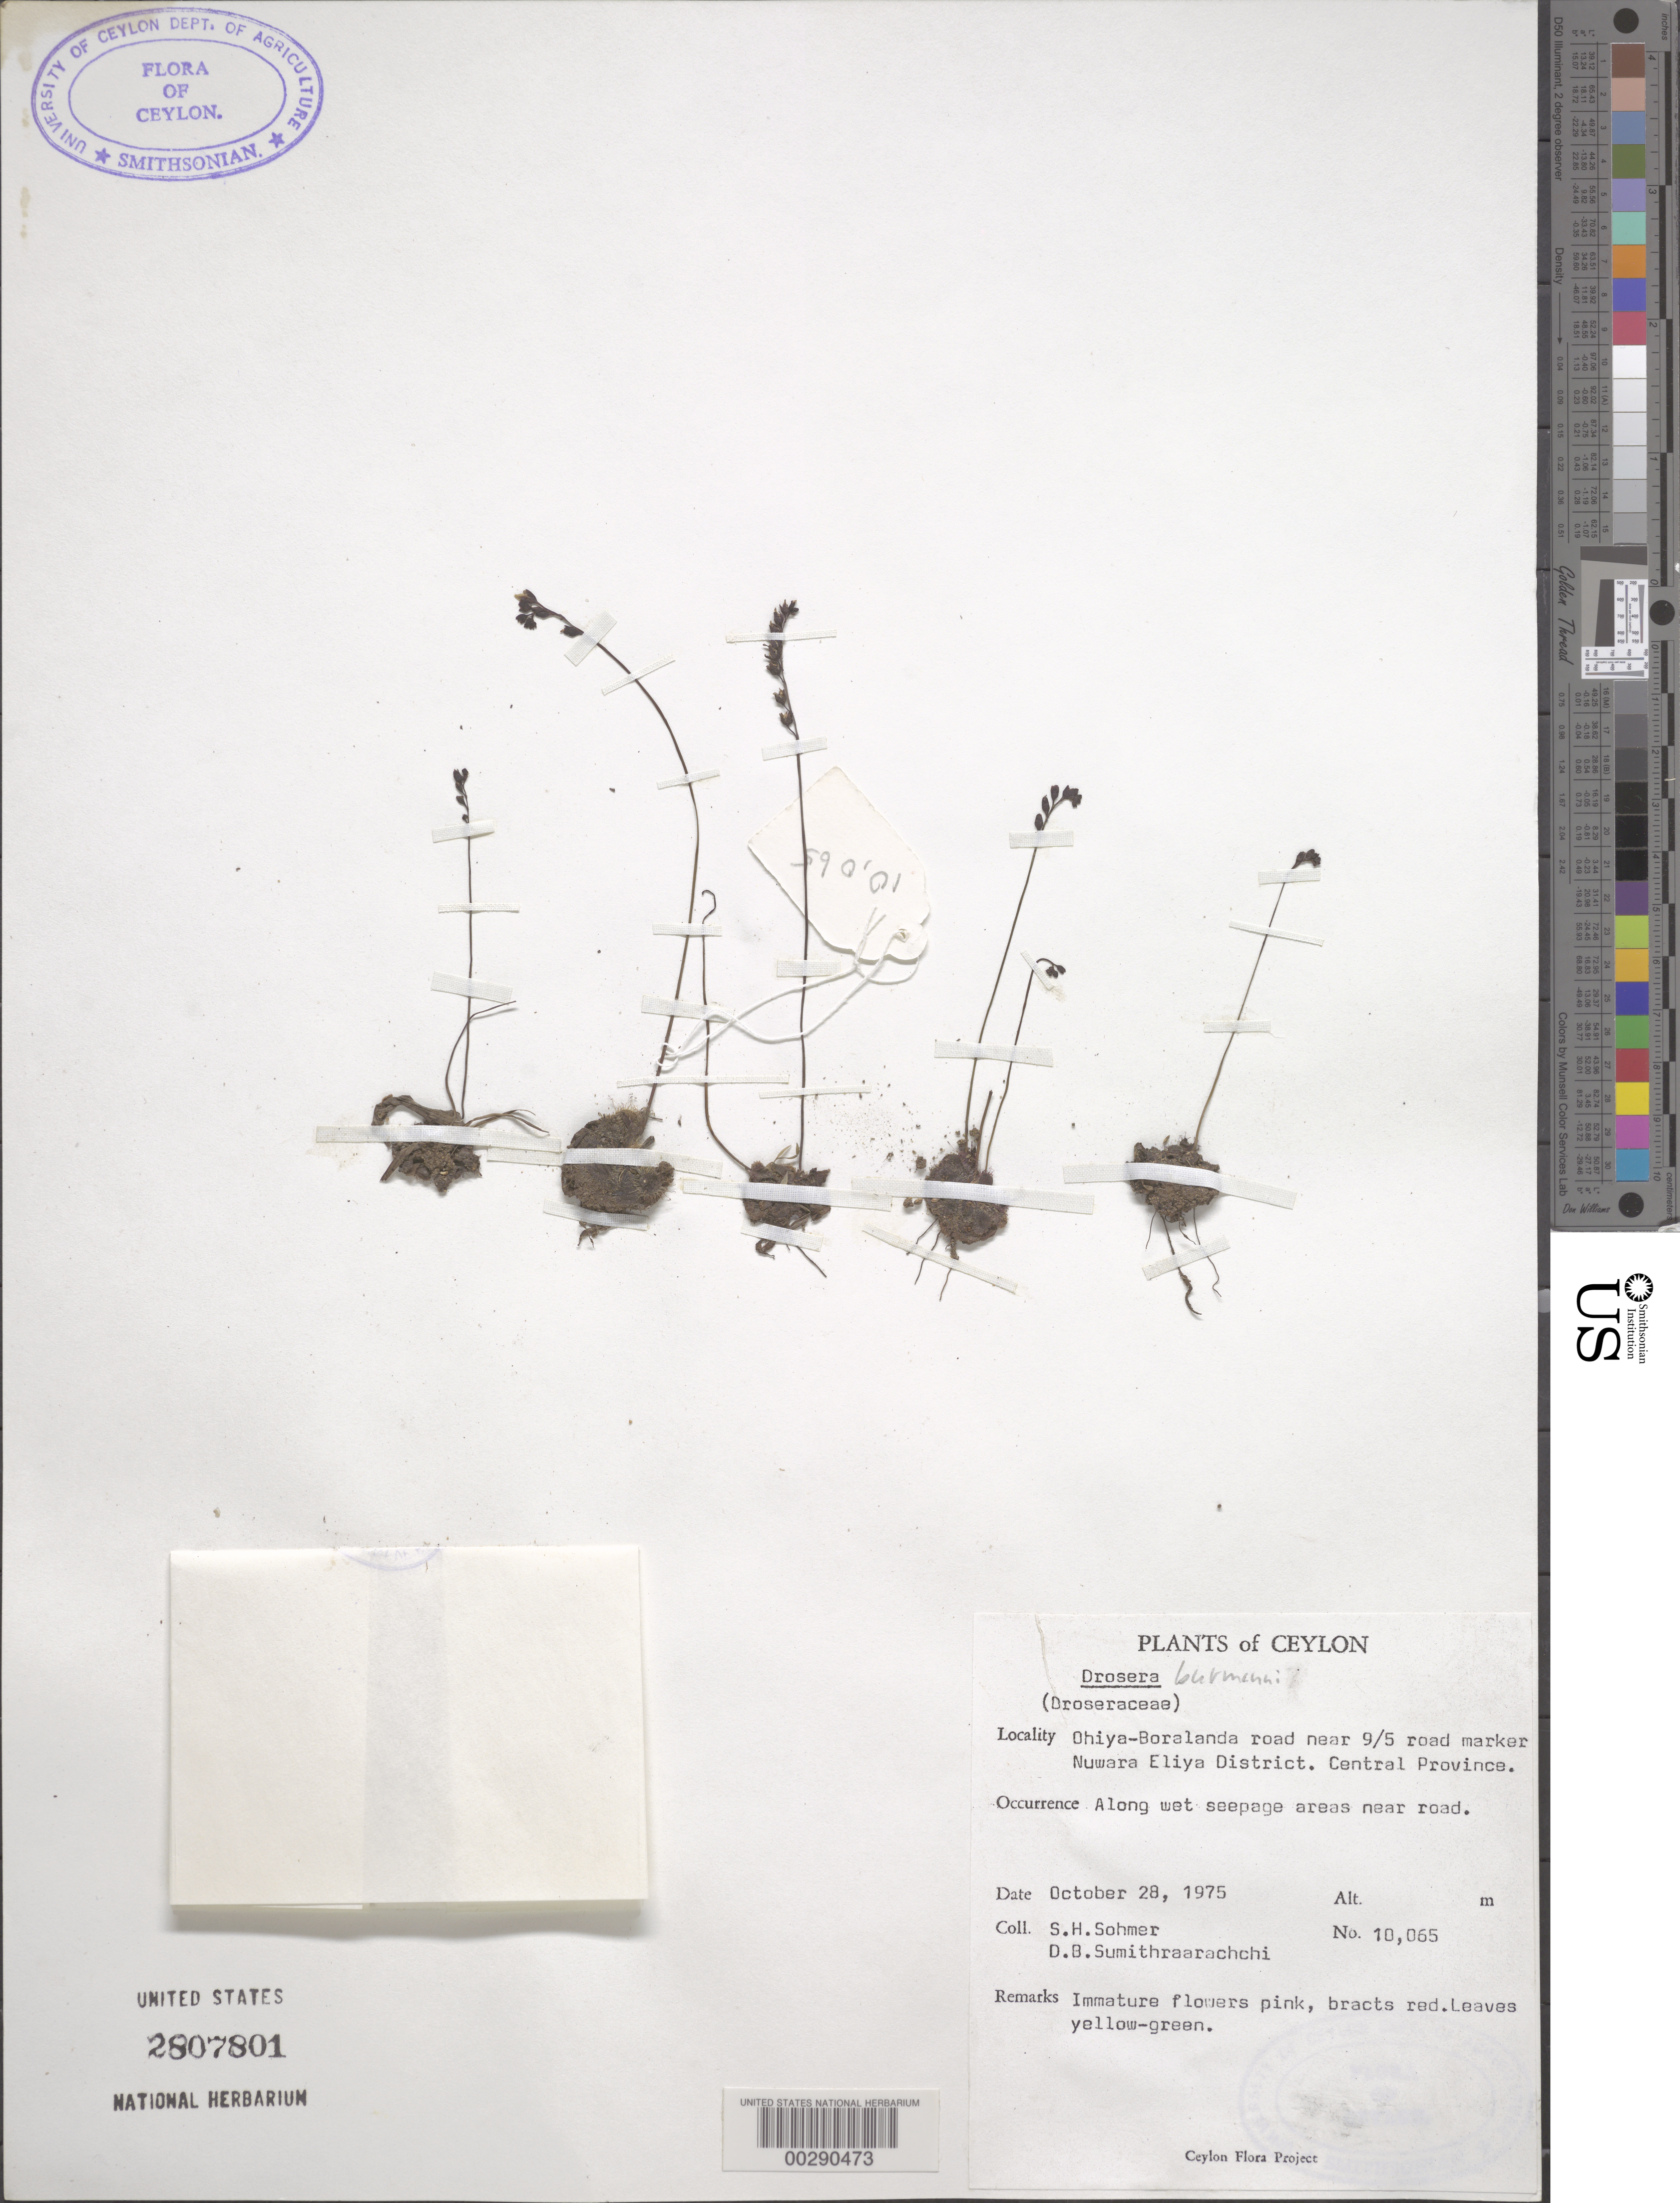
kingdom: Plantae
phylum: Tracheophyta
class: Magnoliopsida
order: Caryophyllales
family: Droseraceae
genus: Drosera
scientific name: Drosera sp.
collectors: S. H. Sohmer & D. B. Sumithraarachchi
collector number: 10065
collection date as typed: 28 Oct 1975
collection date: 1975-10-28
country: Sri Lanka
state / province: Central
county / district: Nuwara Eliya Dist.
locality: Ohiya - boralanda road near 9/5 road marker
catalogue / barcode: US 2807801